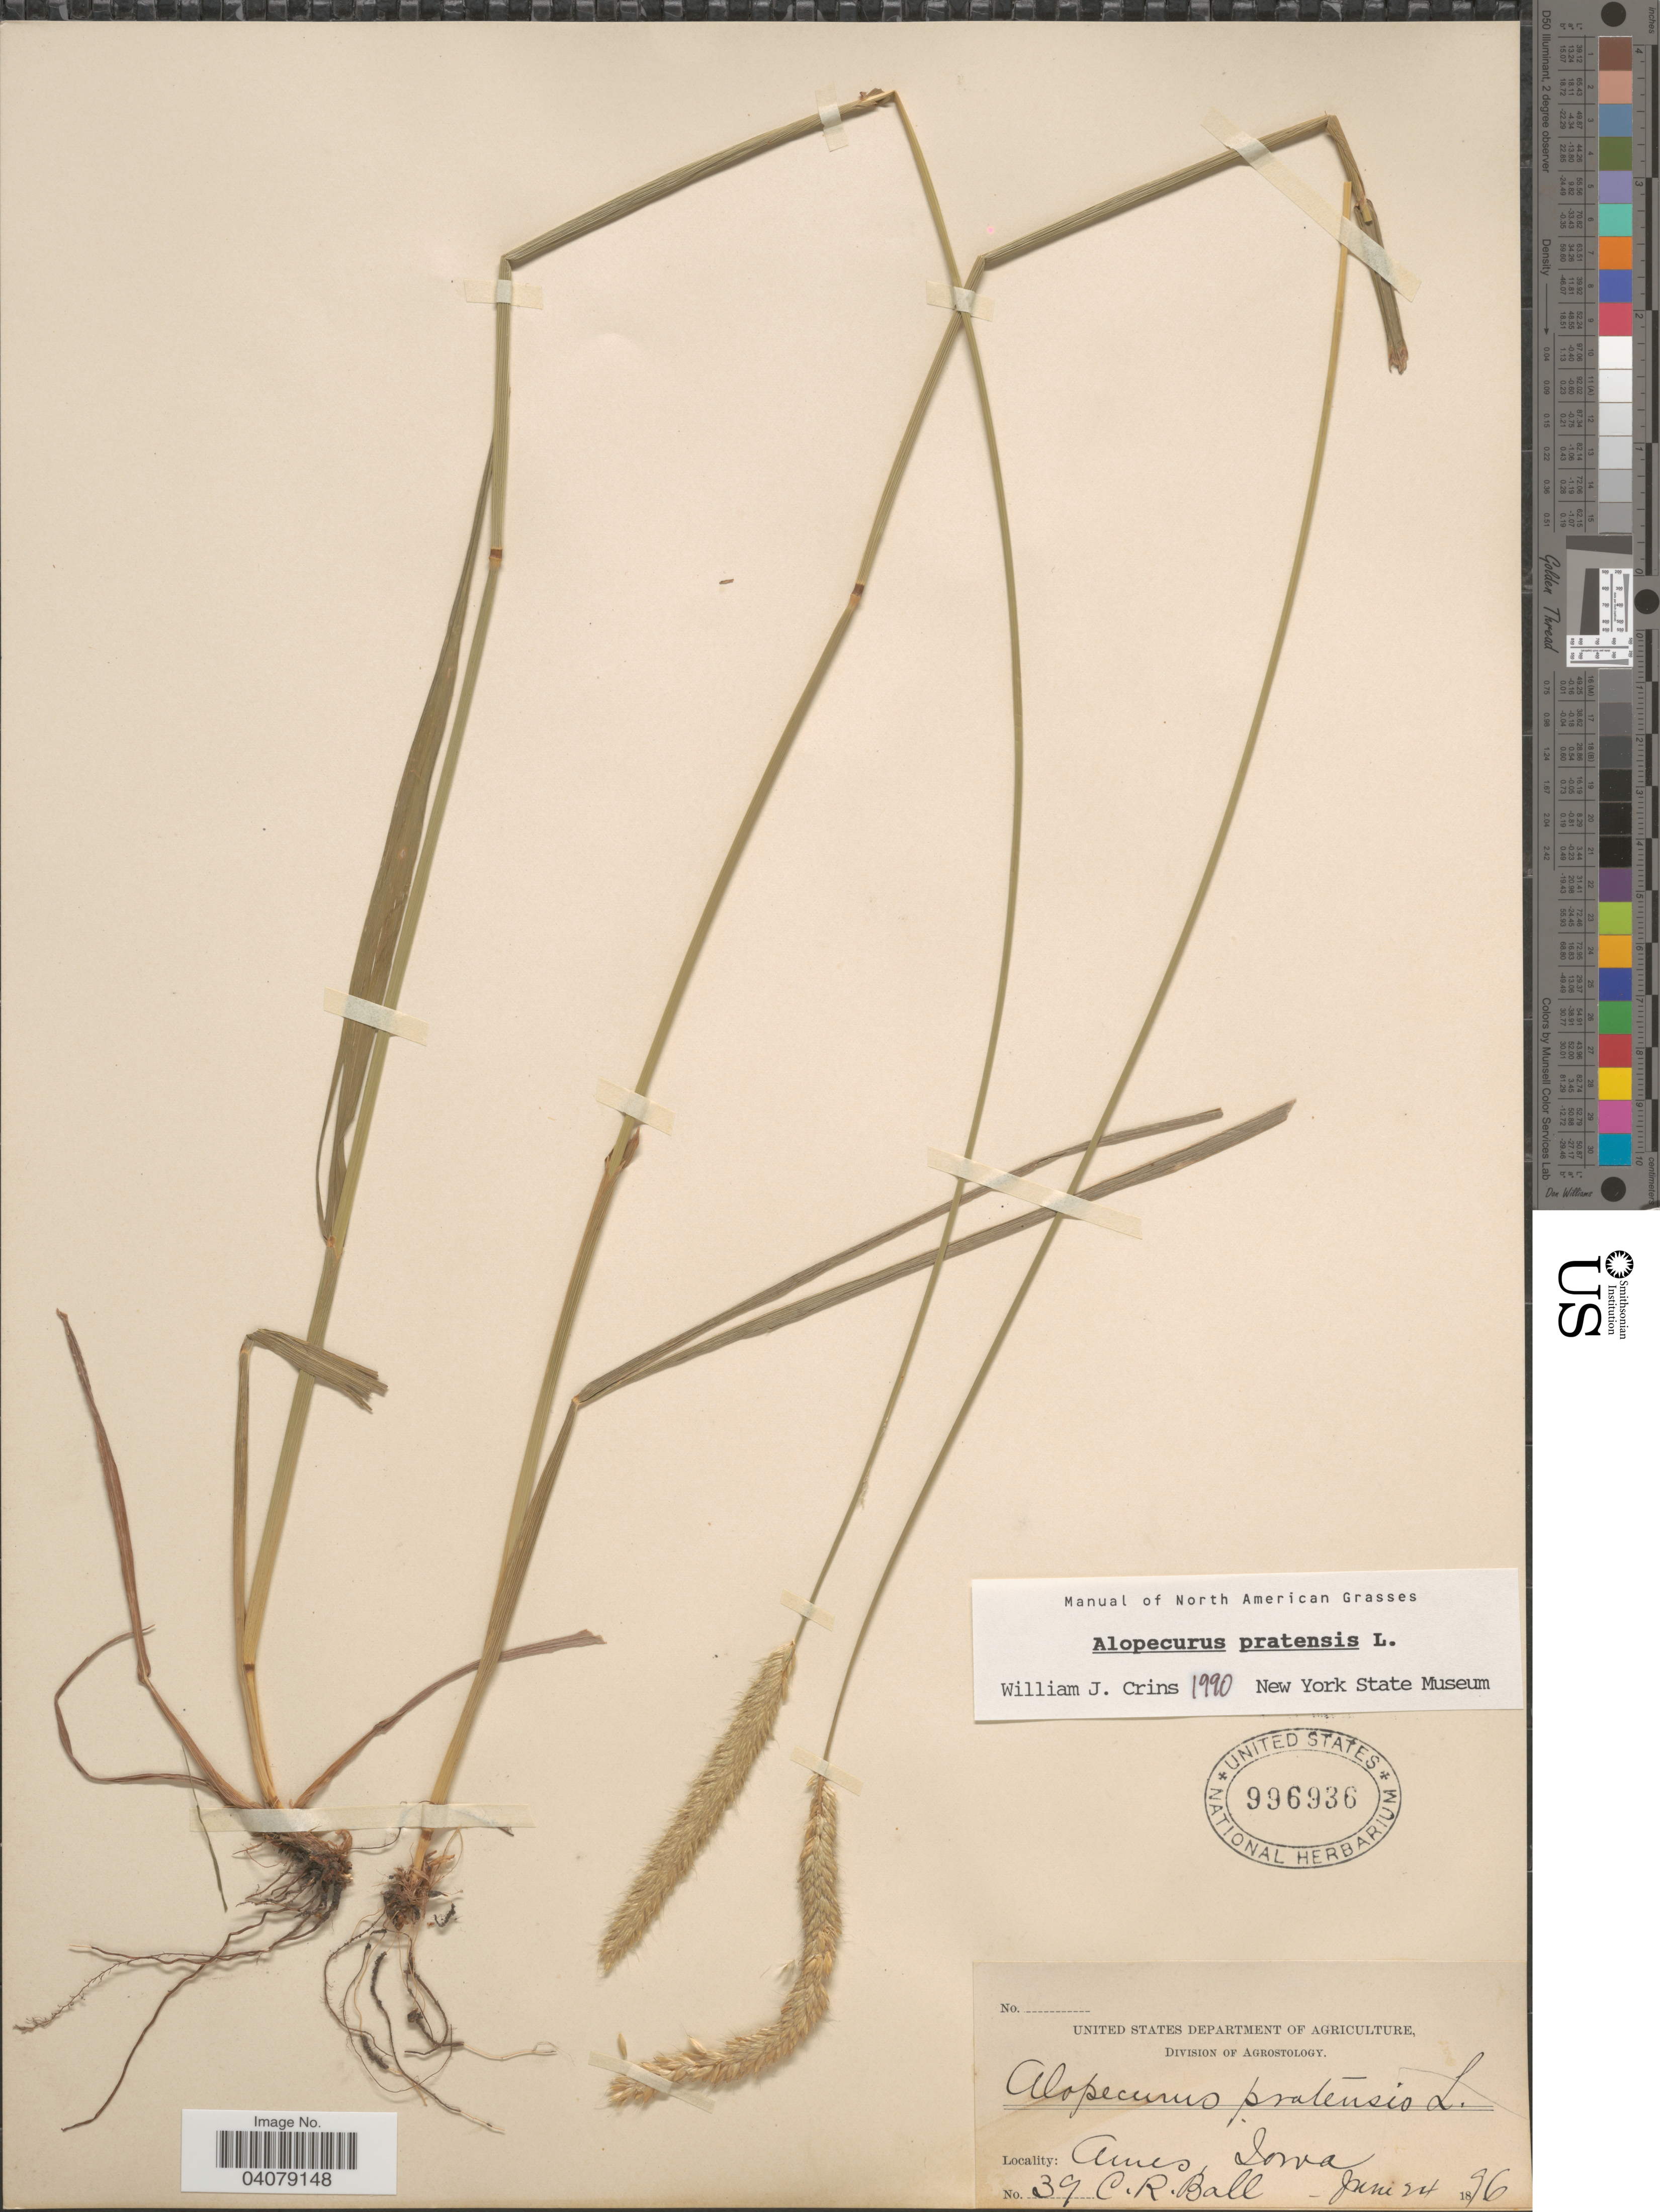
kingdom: Plantae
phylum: Tracheophyta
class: Liliopsida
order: Poales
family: Poaceae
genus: Alopecurus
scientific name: Alopecurus pratensis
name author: L.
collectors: C. R. Ball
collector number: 39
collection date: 1896-06-24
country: United States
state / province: Iowa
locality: Ames.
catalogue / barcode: US 996936